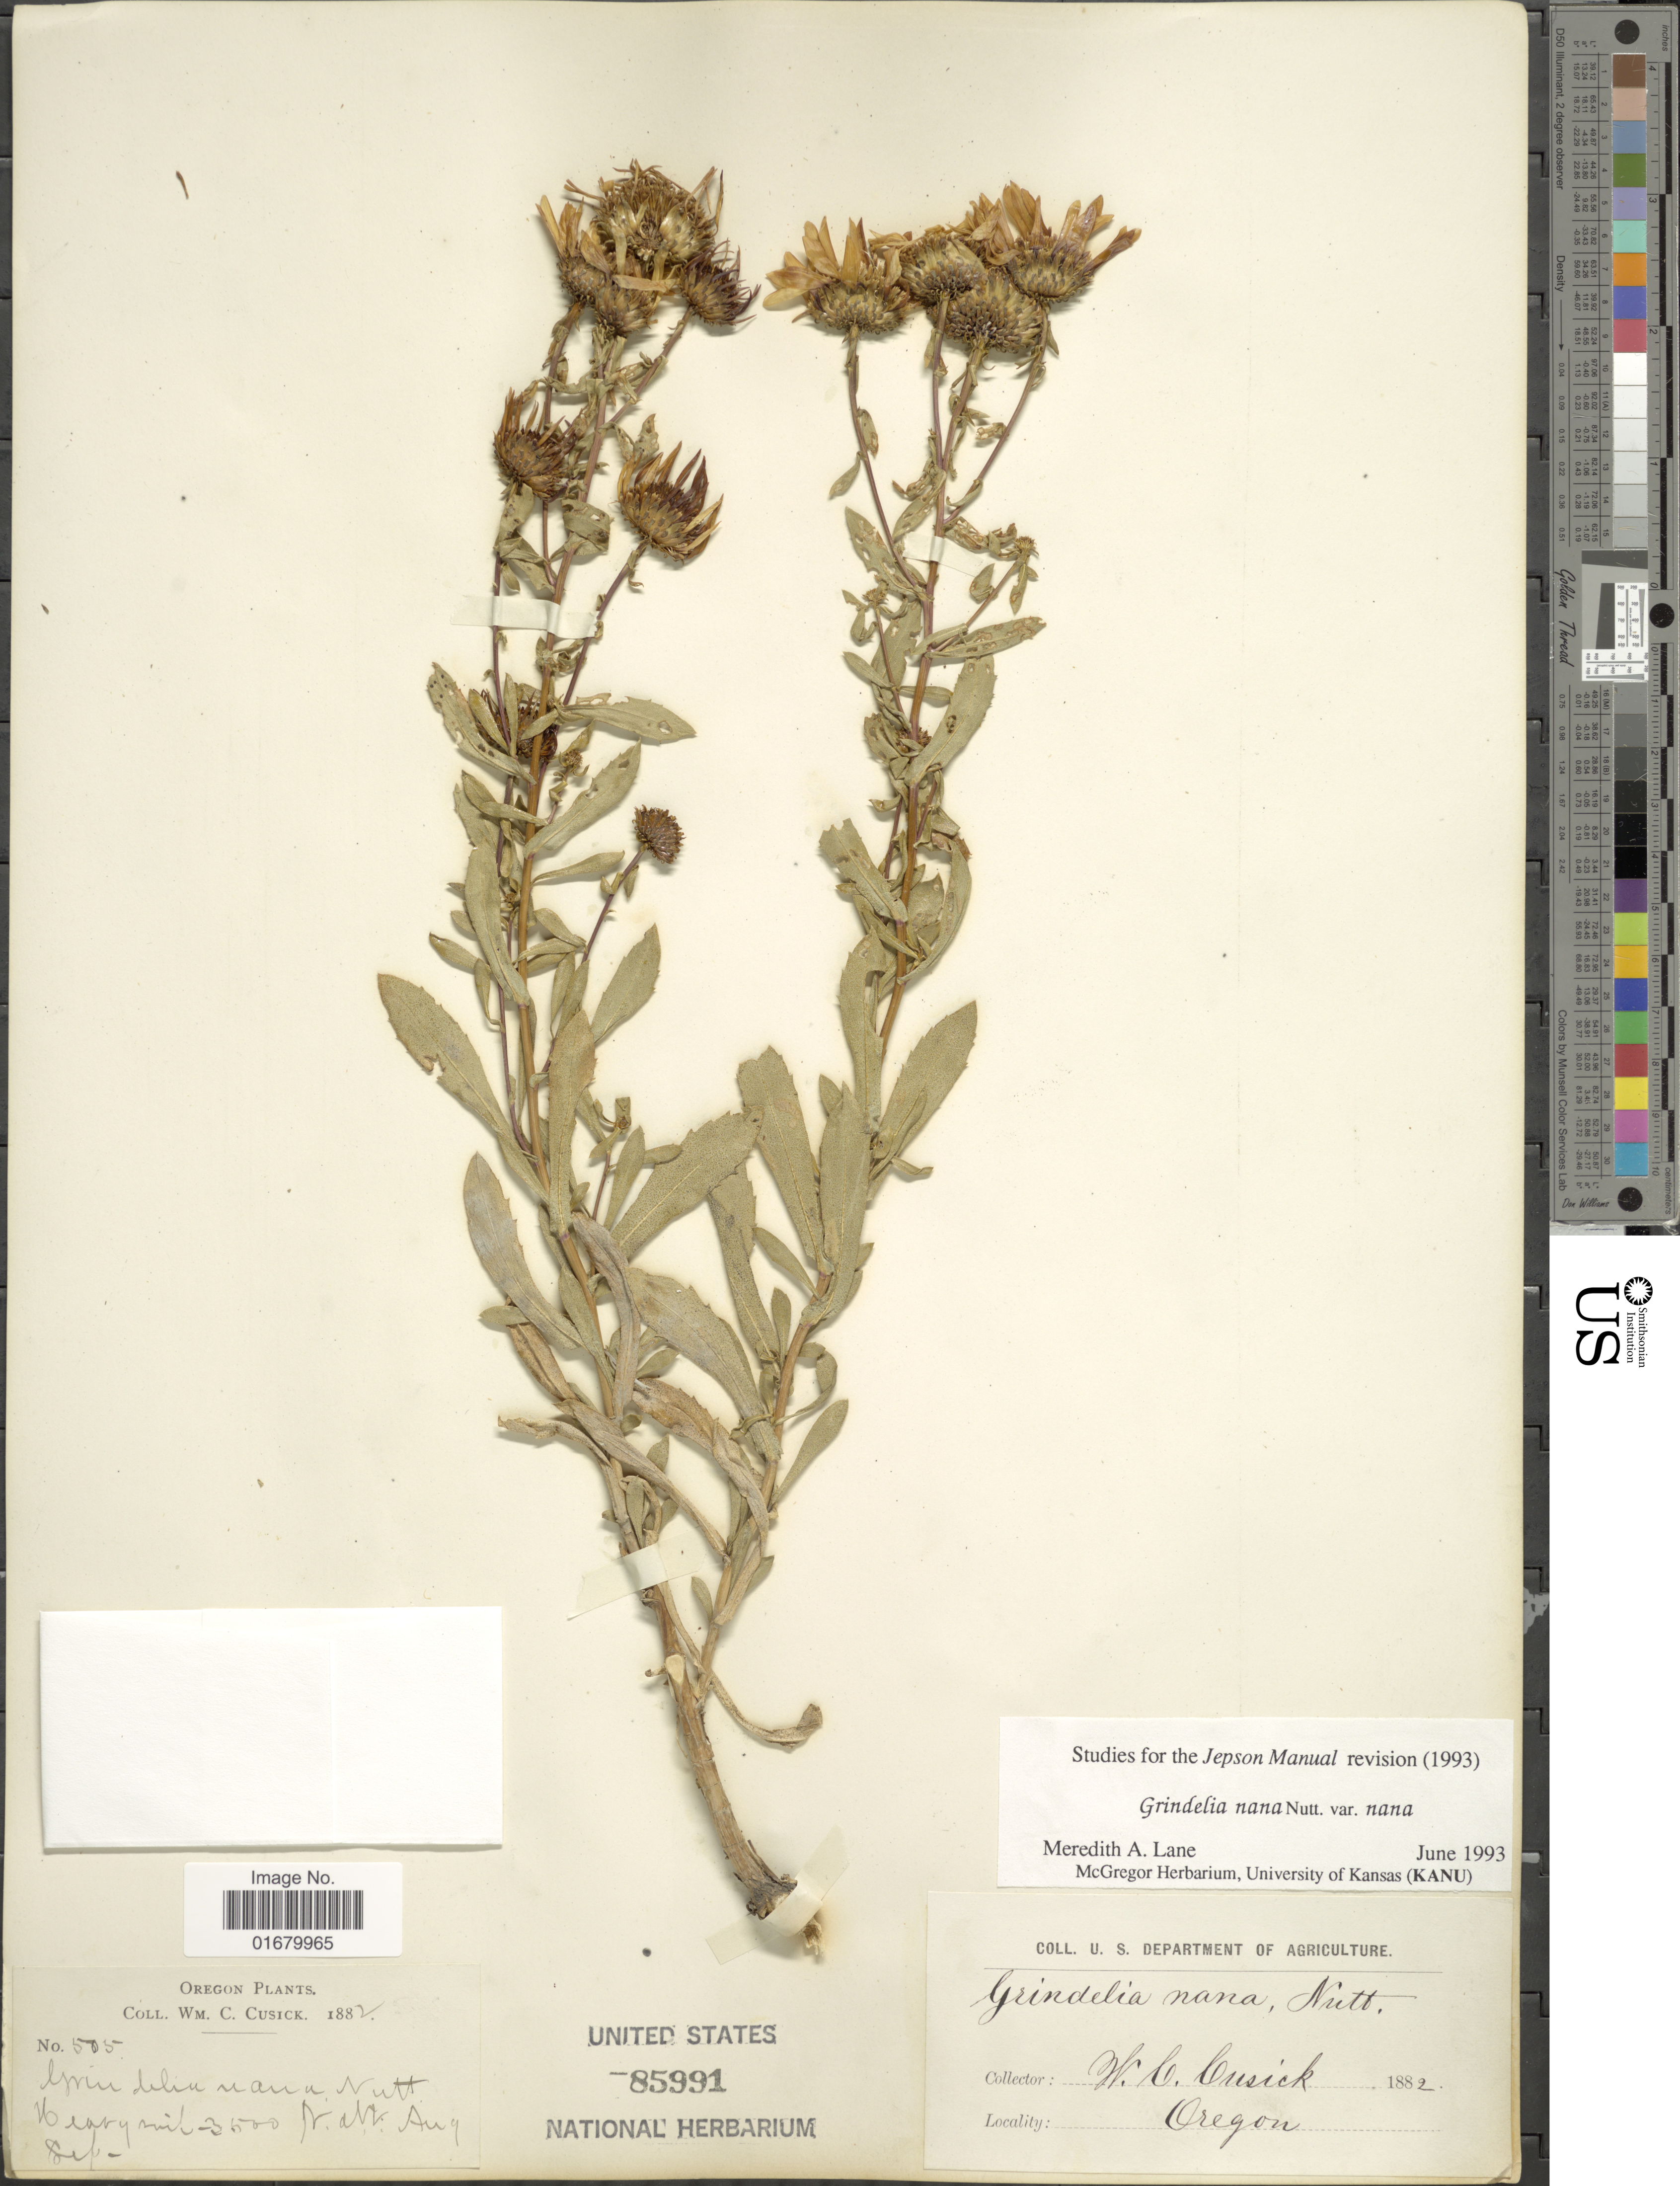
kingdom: Plantae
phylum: Tracheophyta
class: Magnoliopsida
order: Asterales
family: Asteraceae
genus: Grindelia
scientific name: Grindelia nana var. nana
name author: Nutt.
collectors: W. C. Cusick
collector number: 505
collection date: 1882-08/1882-09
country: United States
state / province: Oregon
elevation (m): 3500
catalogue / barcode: US 85991